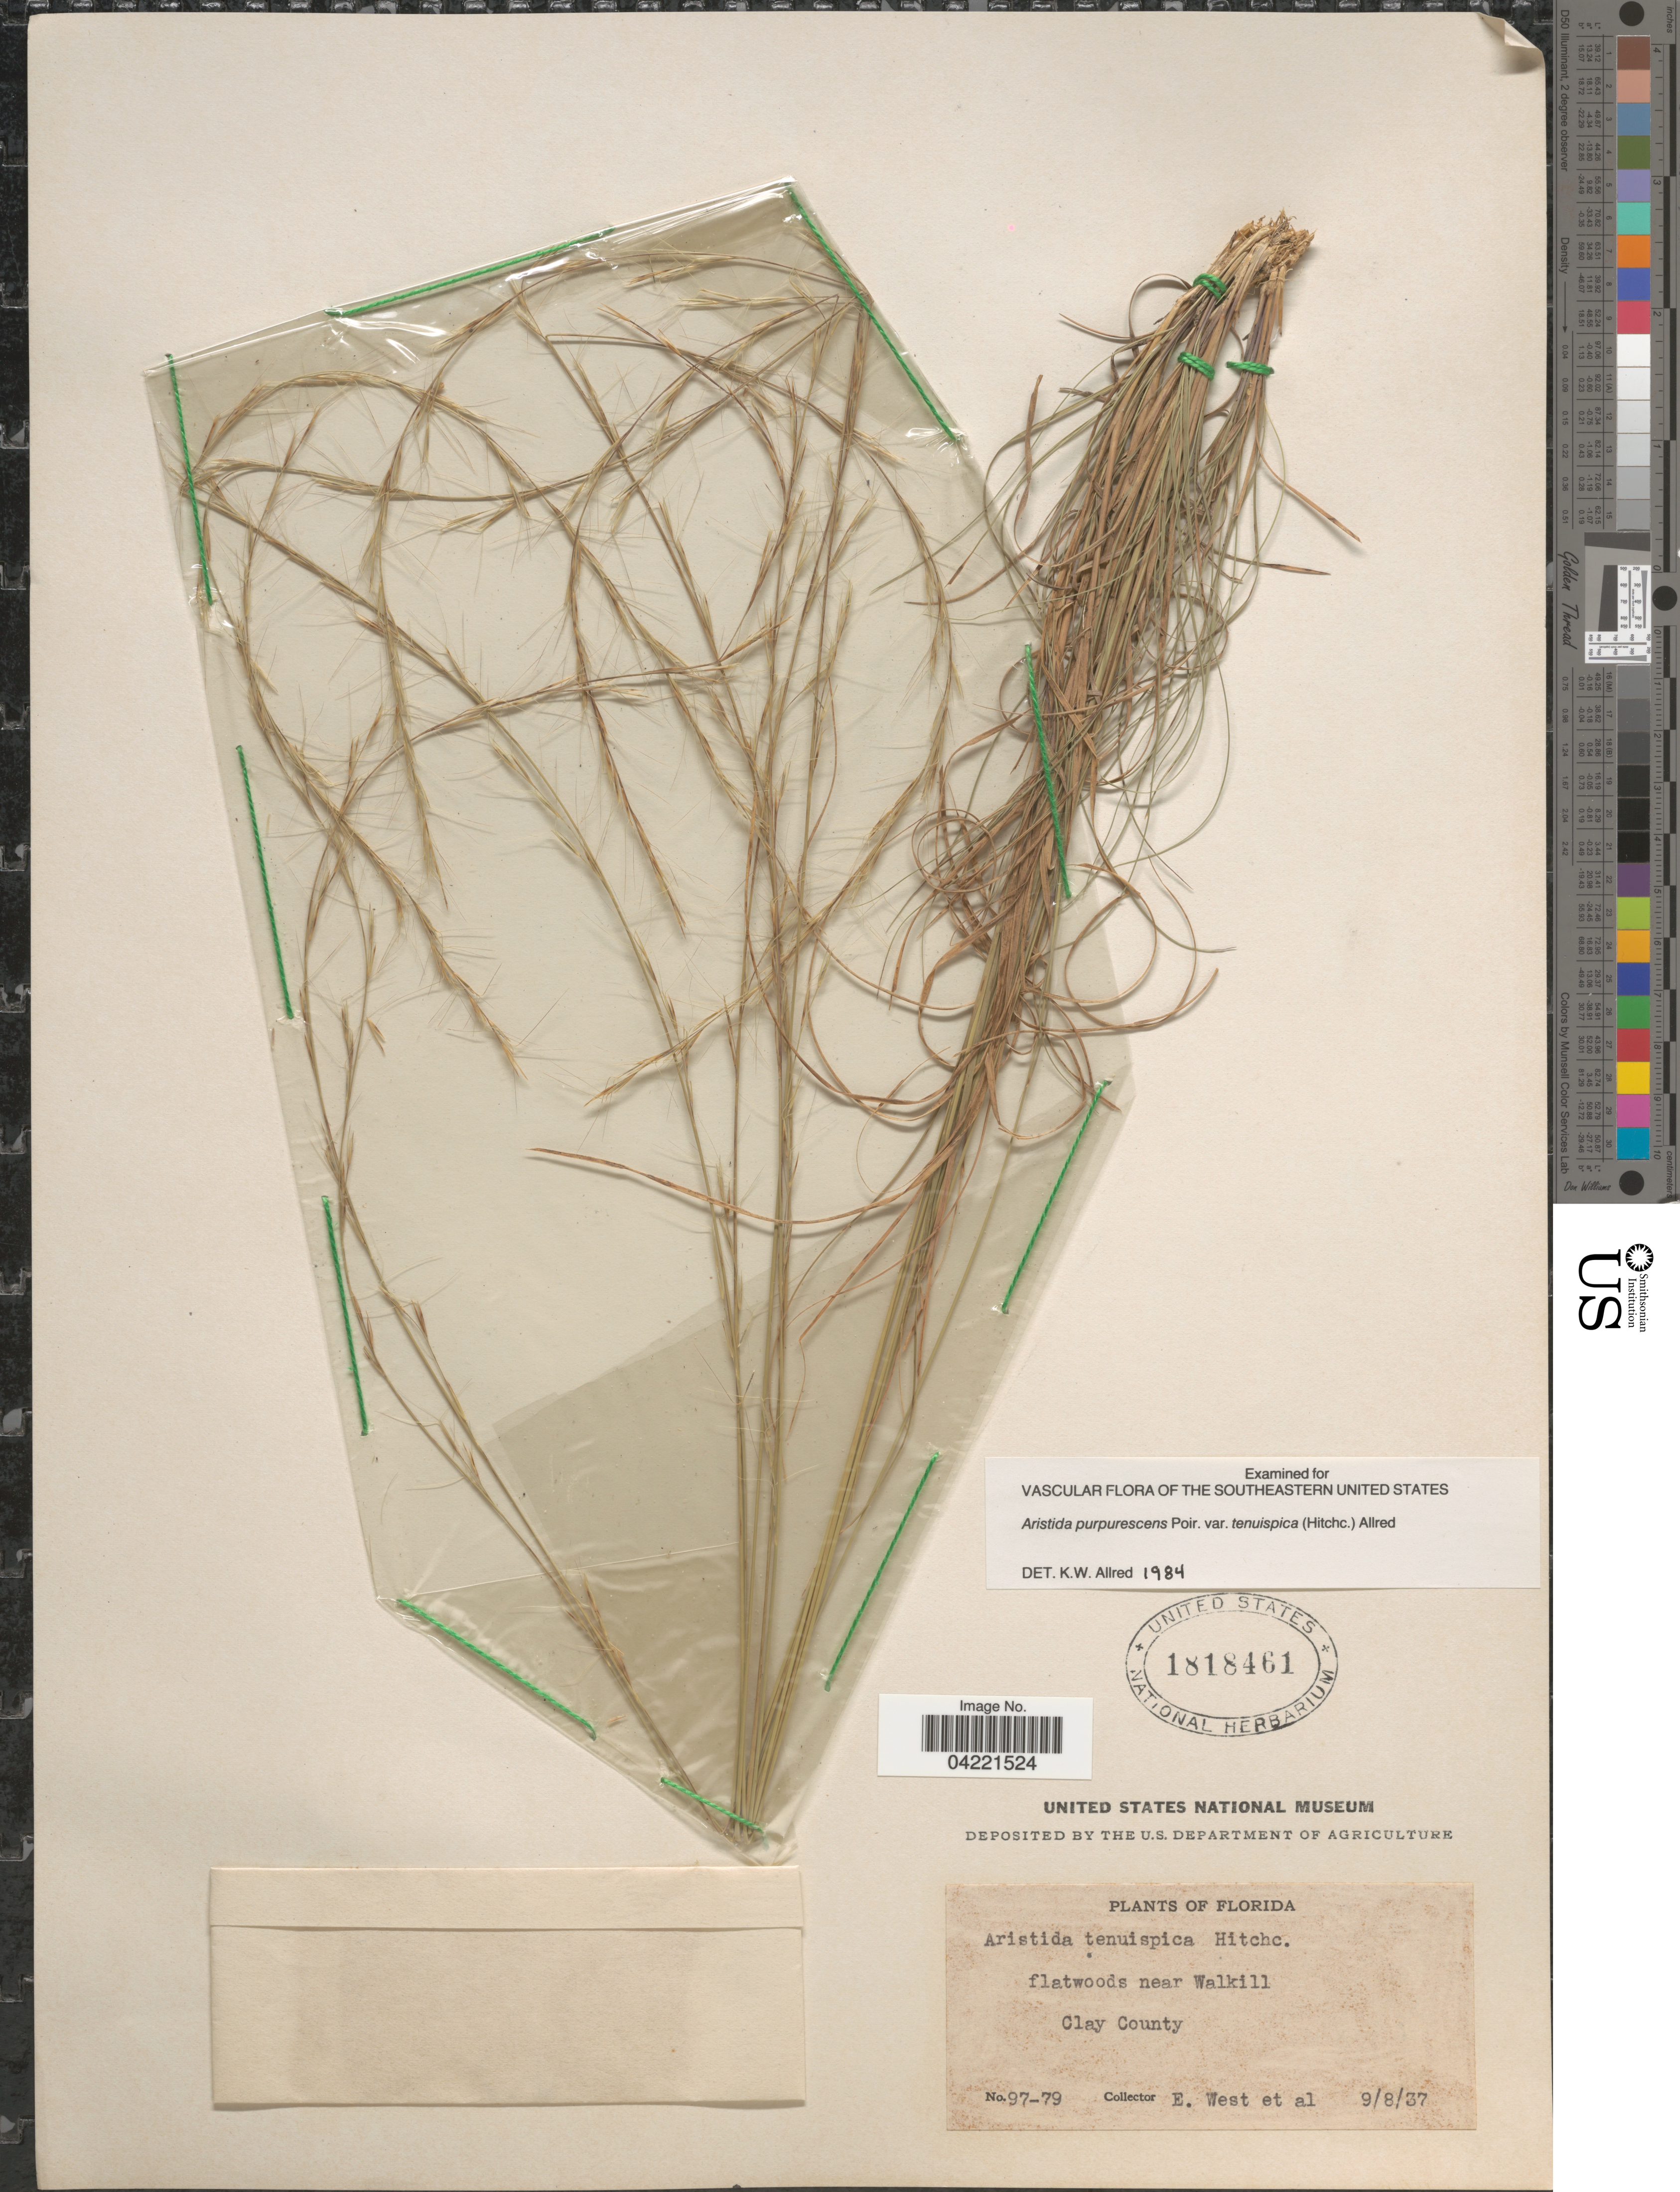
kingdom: Plantae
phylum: Tracheophyta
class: Liliopsida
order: Poales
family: Poaceae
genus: Aristida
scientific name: Aristida purpurascens var. tenuispica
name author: (Hitchc.) Allred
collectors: E. West & et al.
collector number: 97-79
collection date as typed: Transcribed d/m/y: 8/9/37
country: United States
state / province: Florida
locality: Flatwoods near Walkill. Clay County.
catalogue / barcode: US 1818461